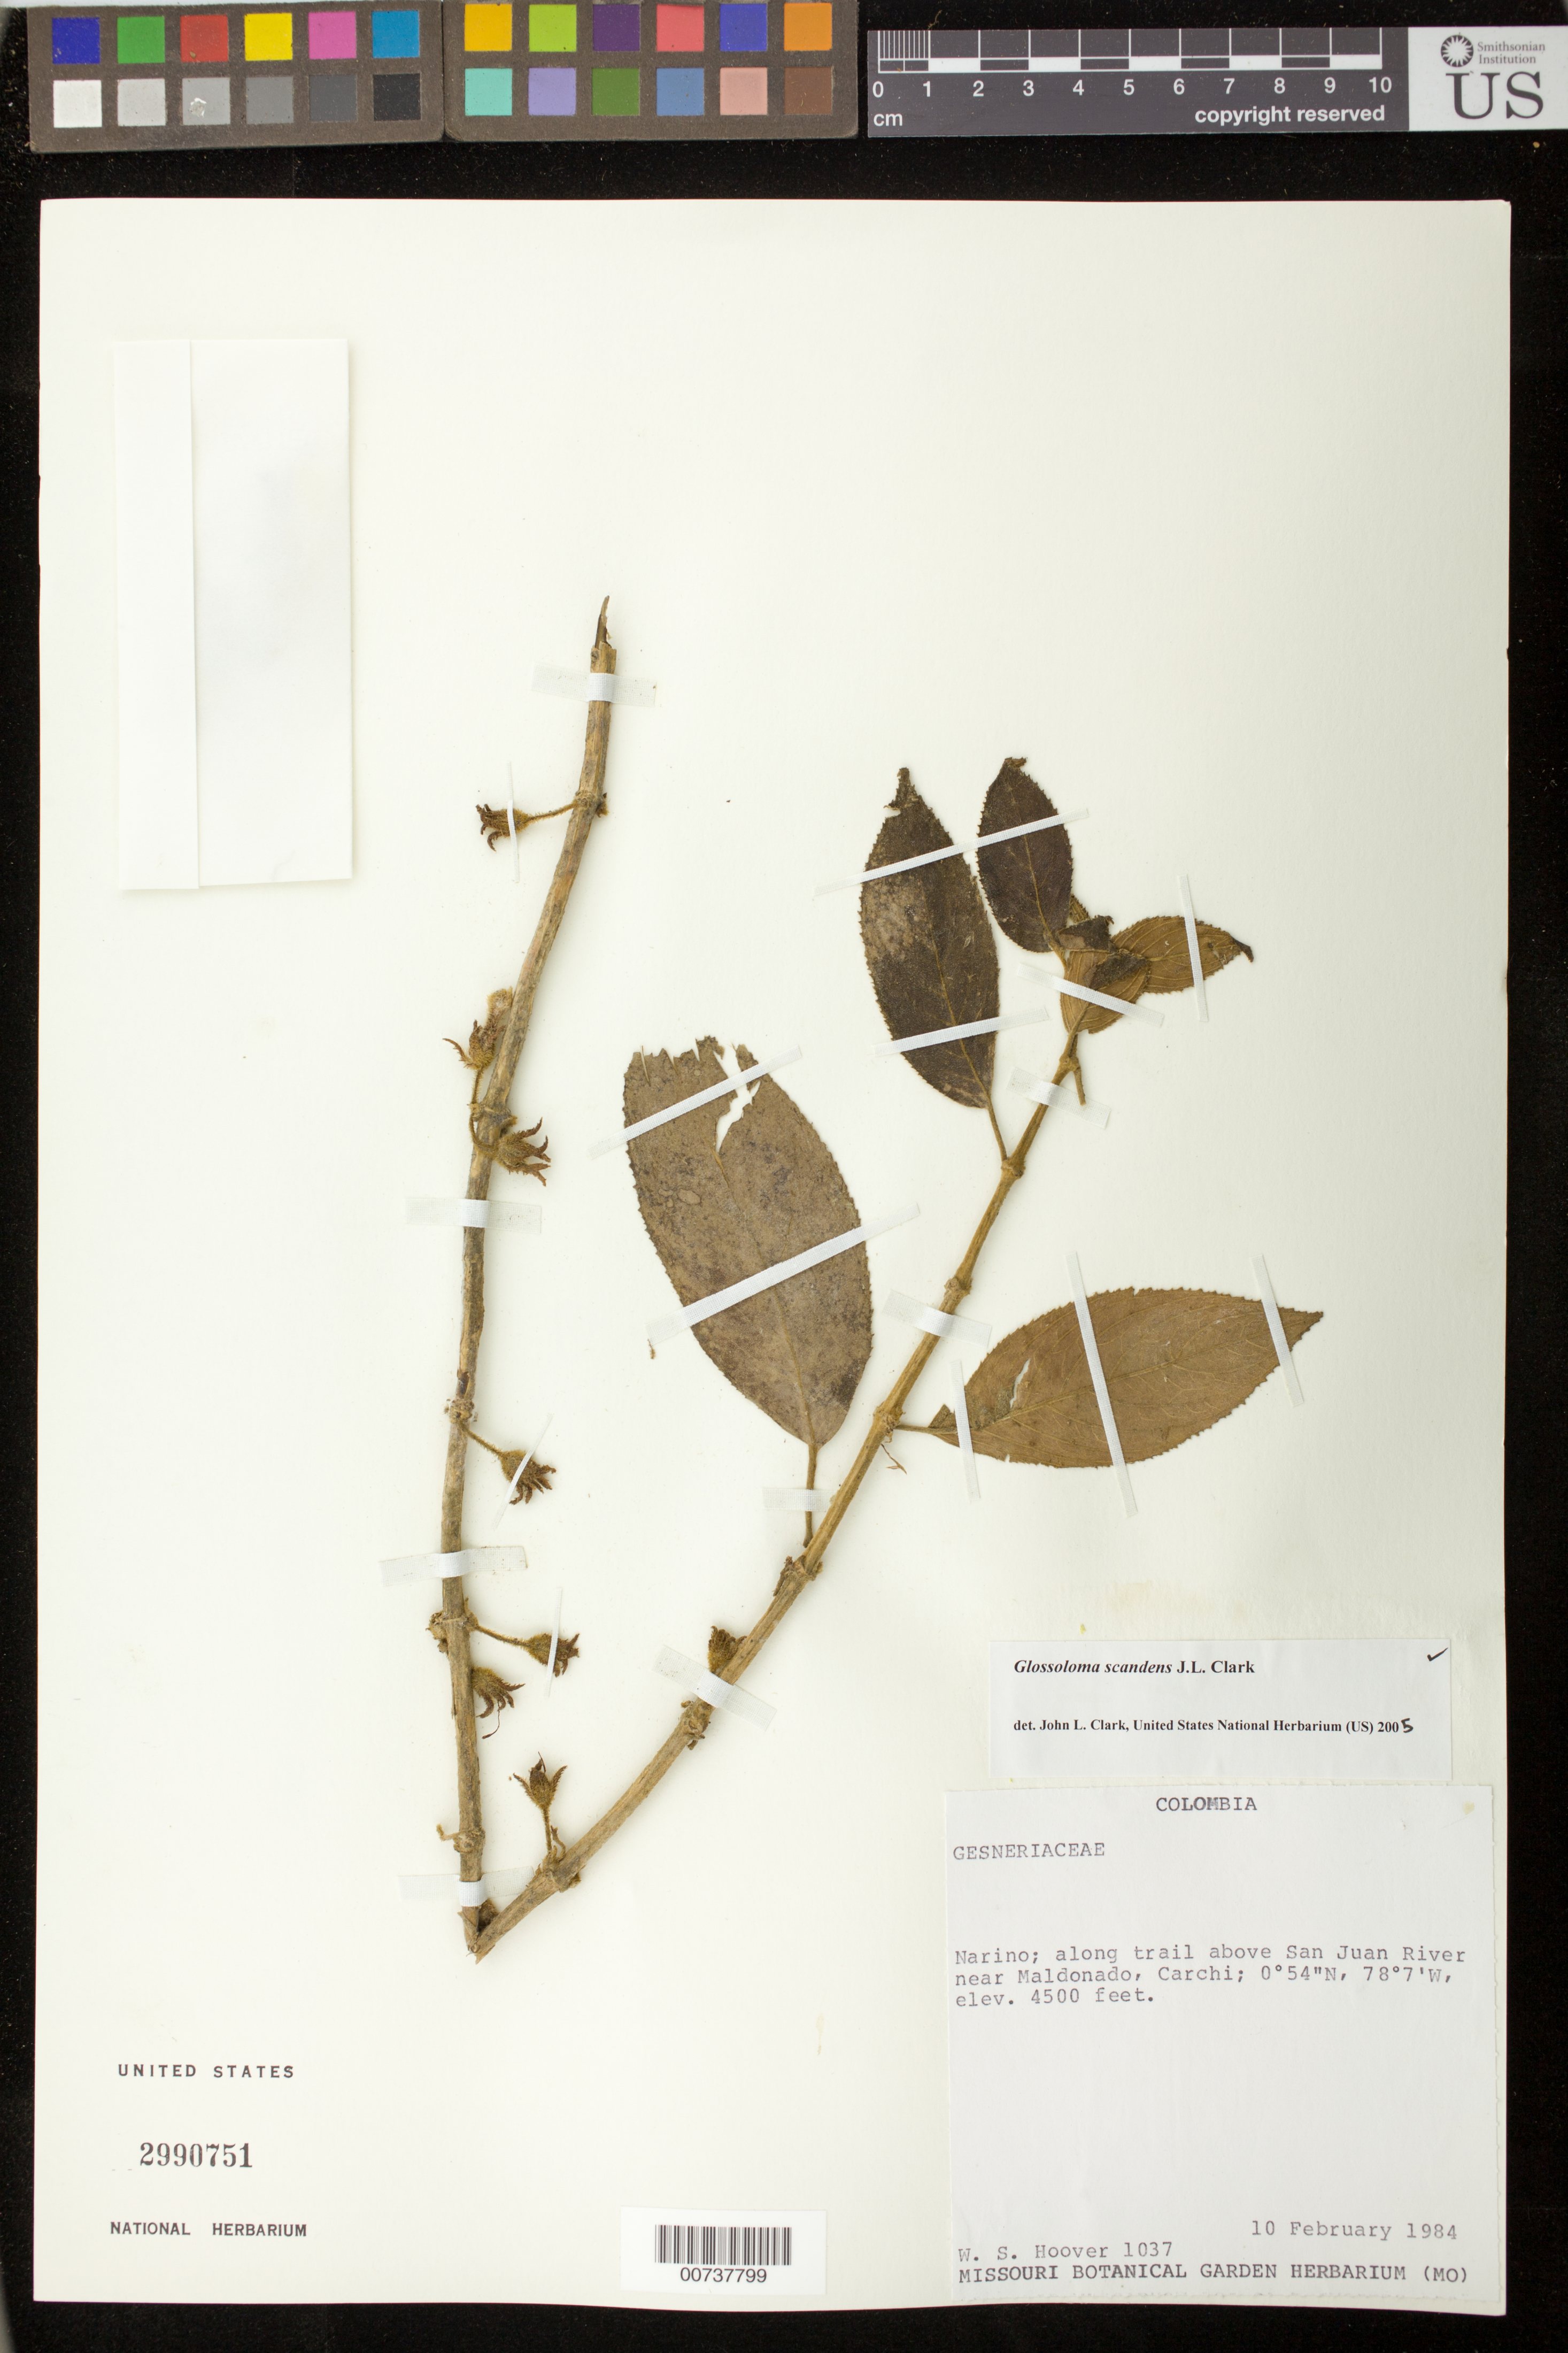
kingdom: Plantae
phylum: Tracheophyta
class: Magnoliopsida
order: Lamiales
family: Gesneriaceae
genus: Glossoloma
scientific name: Glossoloma scandens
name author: J.L. Clark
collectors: W. S. Hoover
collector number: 1037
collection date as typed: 10 Feb 1984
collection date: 1984-02-10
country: Colombia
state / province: Nariño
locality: Along trail above San Juan River near Maldonado, Carchi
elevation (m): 1372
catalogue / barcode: US 2990751